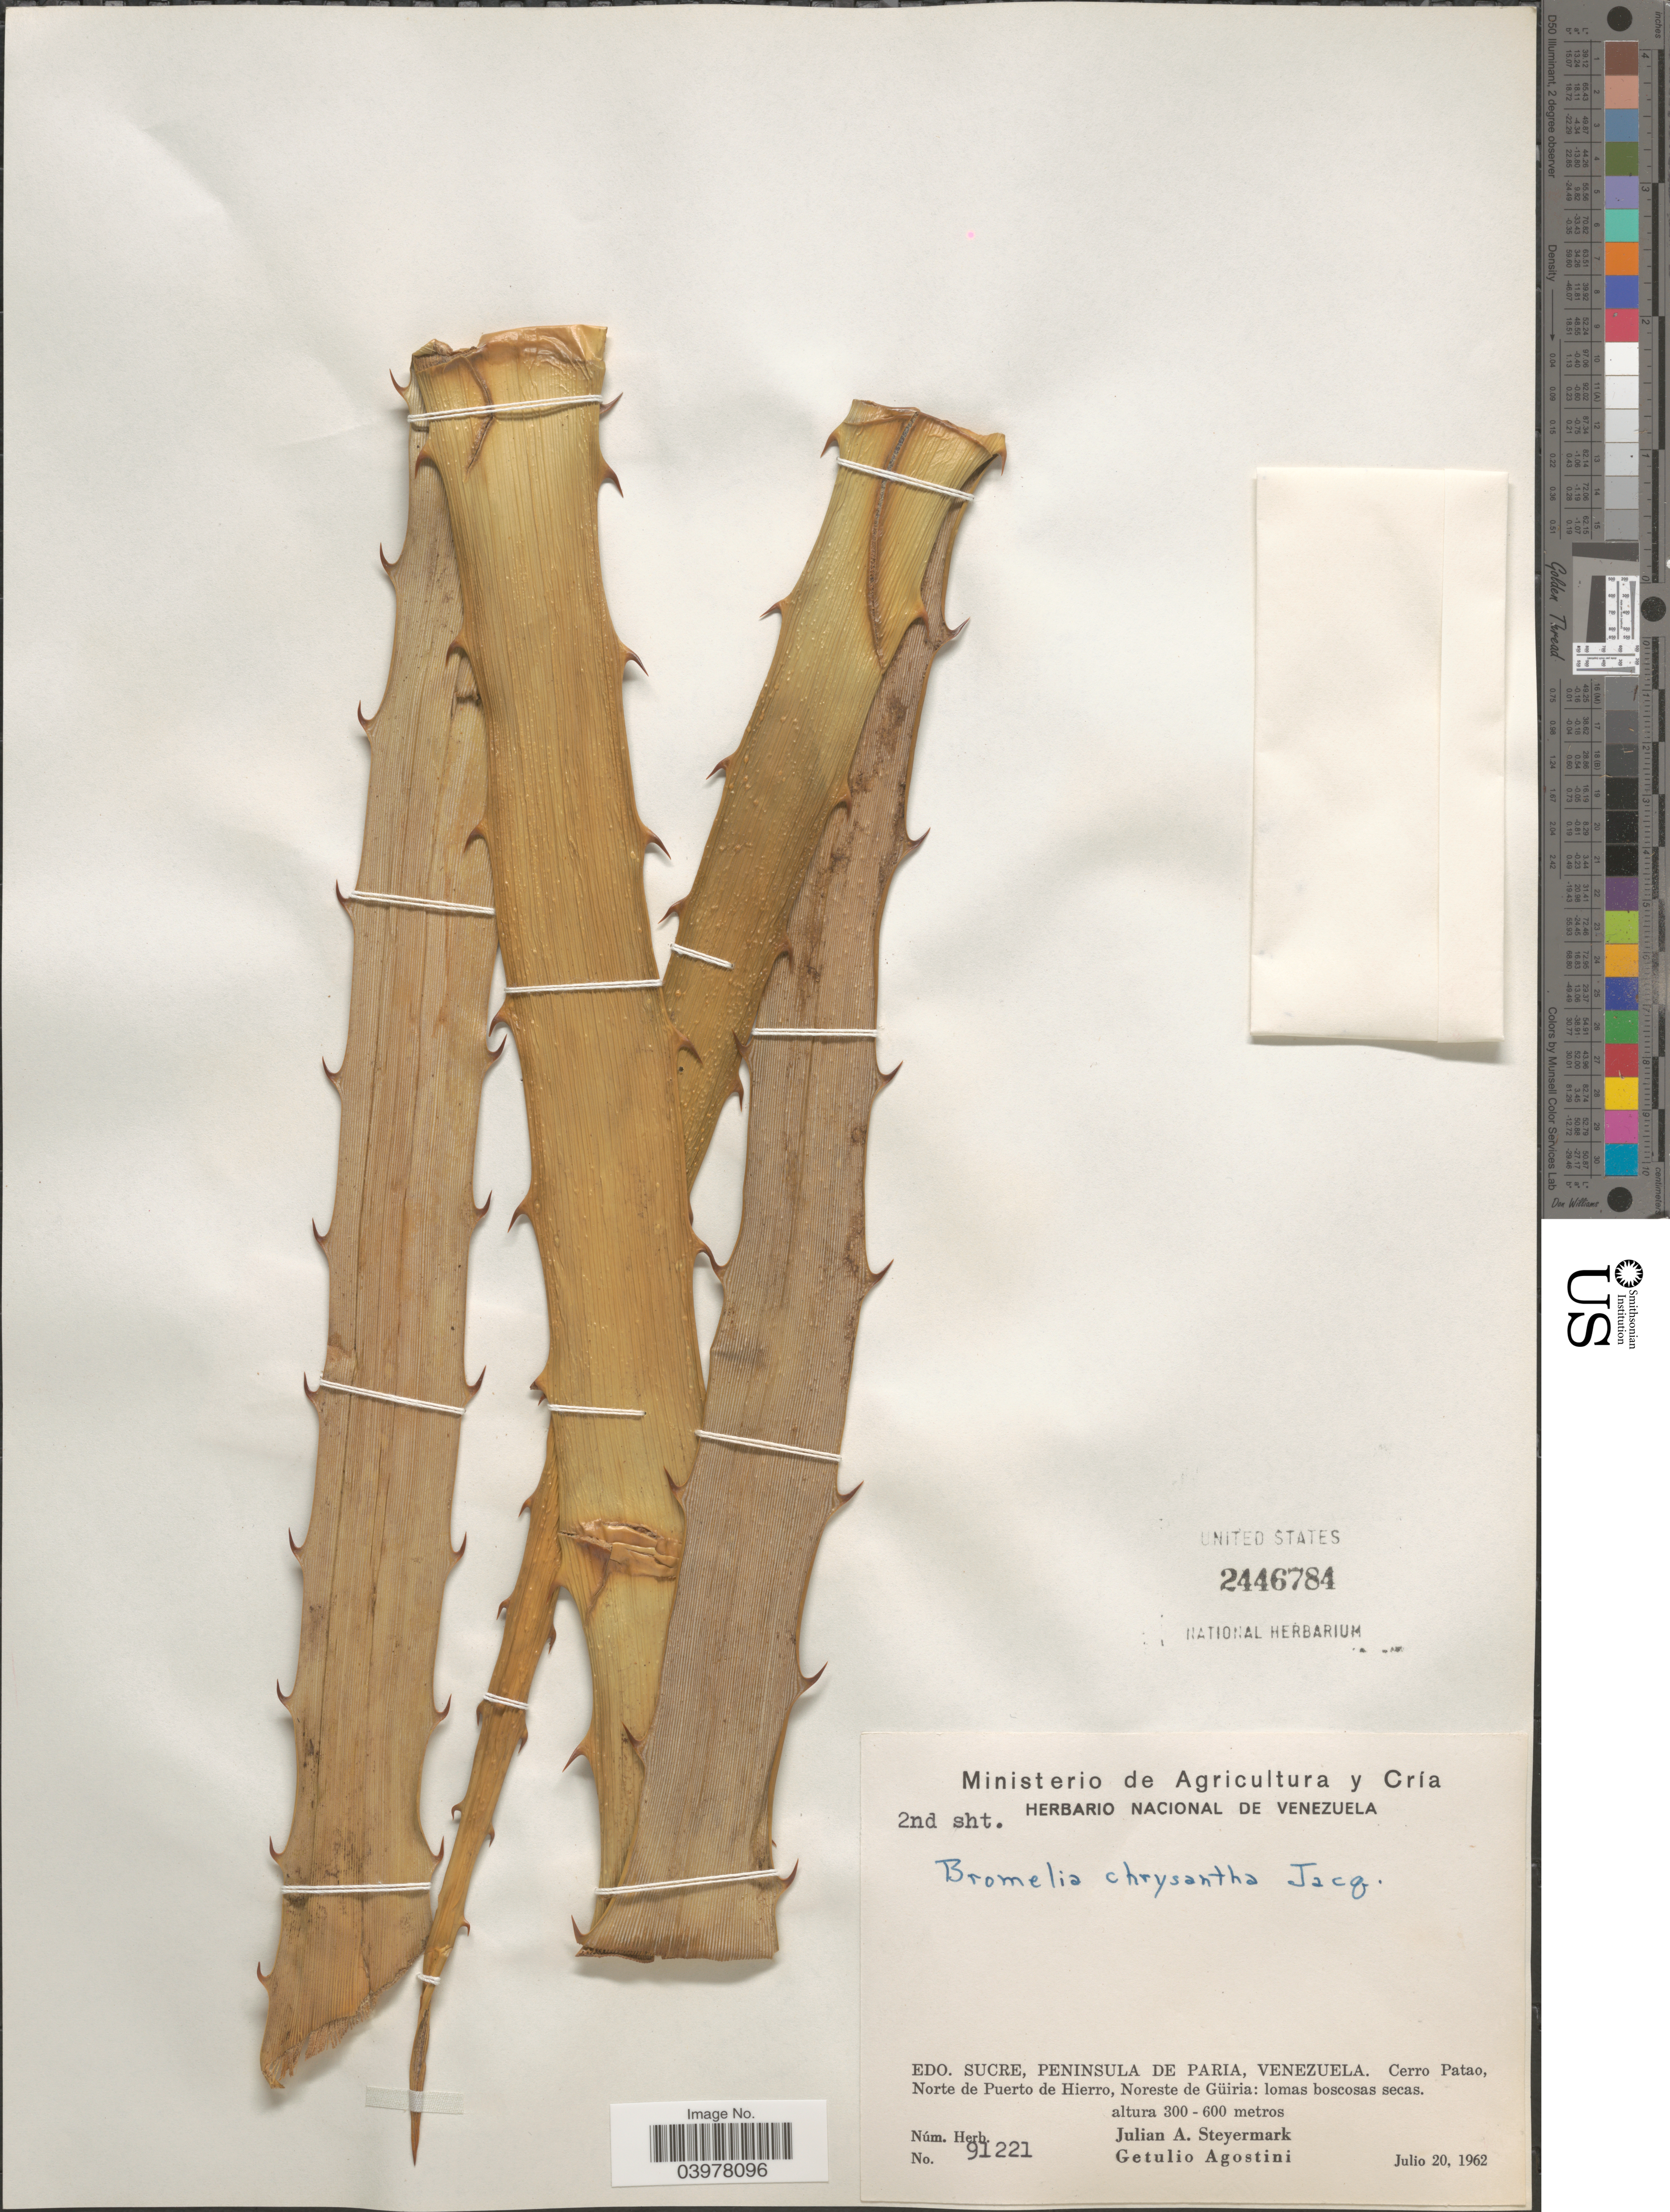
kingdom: Plantae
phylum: Tracheophyta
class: Liliopsida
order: Poales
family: Bromeliaceae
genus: Bromelia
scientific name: Bromelia chrysantha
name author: Jacq.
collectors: J. Steyermark & G. Agostini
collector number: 91221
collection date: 1962-07-20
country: Venezuela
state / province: Sucre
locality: Peninsula de Paria. Cerro Patao, Norte de Puerto de Hierro, Noreste de Güiria.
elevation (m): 300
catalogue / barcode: US 2446784